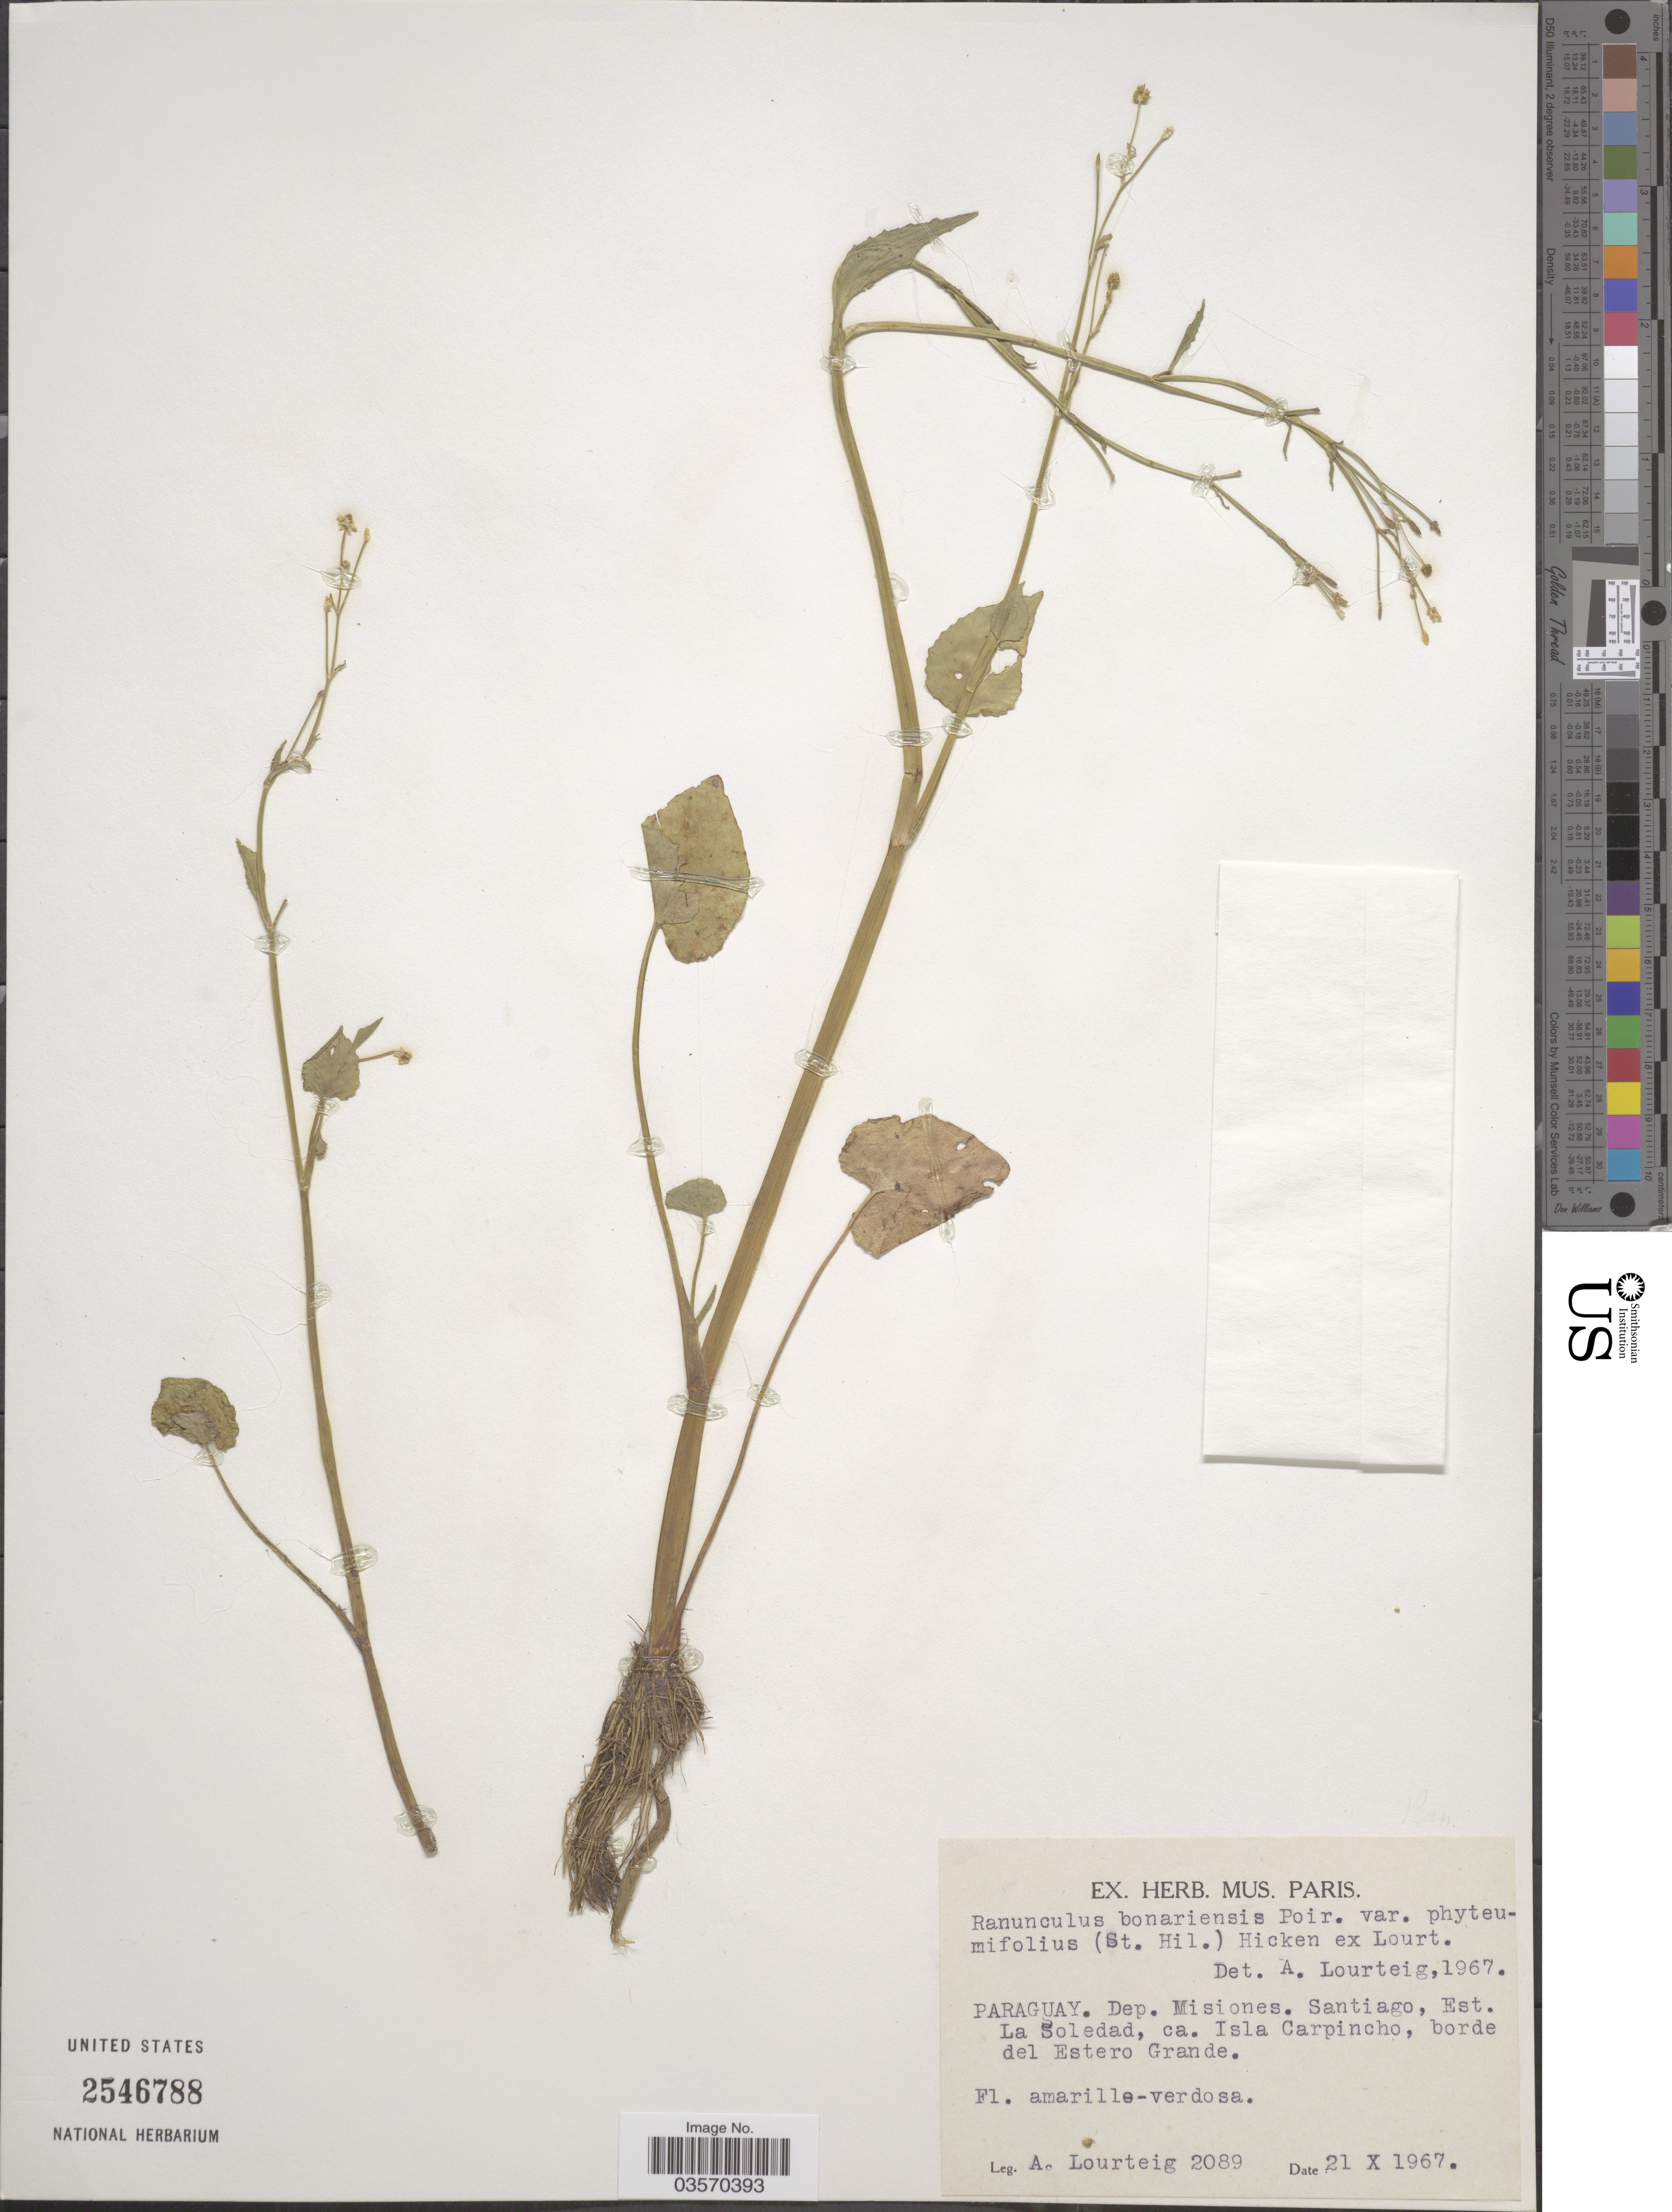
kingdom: Plantae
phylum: Tracheophyta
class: Magnoliopsida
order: Ranunculales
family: Ranunculaceae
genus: Ranunculus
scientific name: Ranunculus bonariensis var. phyteumifolius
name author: (A. St.-Hil.) Hicken ex Lourteig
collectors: A. Lourteig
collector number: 2089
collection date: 1967-10-21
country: Paraguay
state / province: Misiones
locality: Dep. Misiones. Santiago, Est. La Soledad, ca. Isla Carpincho, borde del Estero Grande.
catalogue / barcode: US 2546788